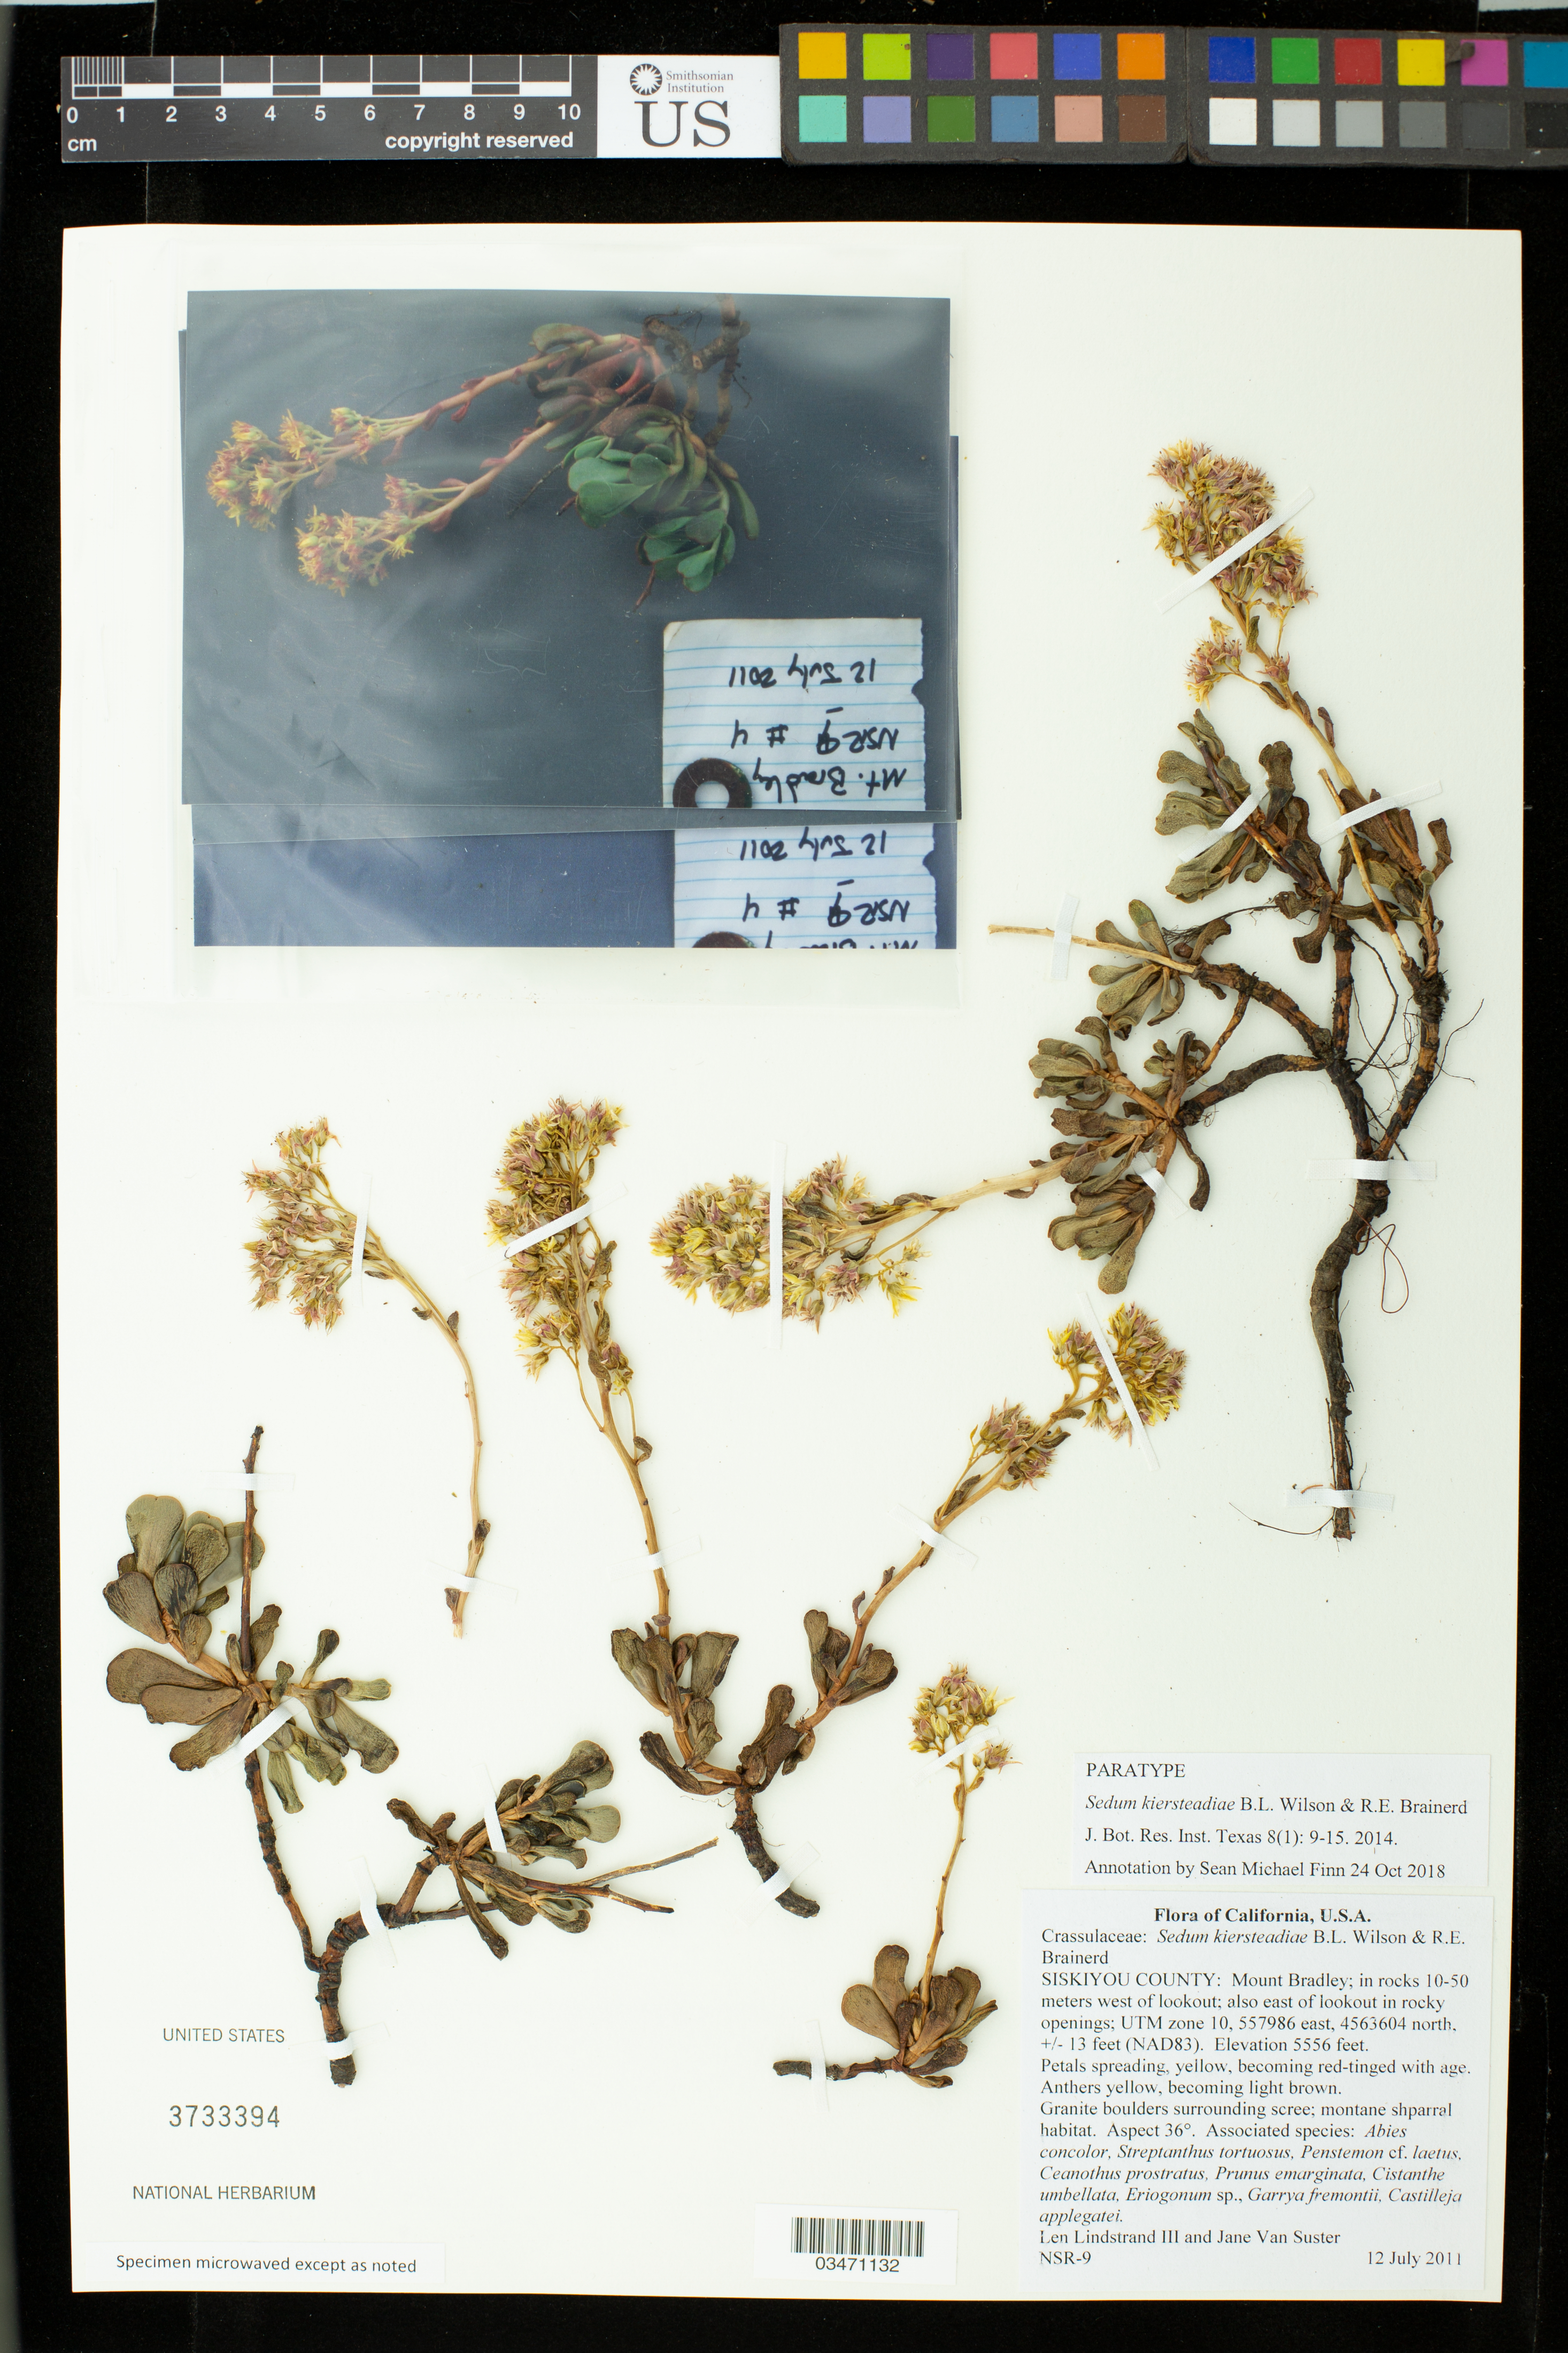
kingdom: Plantae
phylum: Tracheophyta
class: Magnoliopsida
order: Saxifragales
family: Crassulaceae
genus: Sedum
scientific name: Sedum kiersteadiae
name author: B.L. Wilson & R.E. Brainerd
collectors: L. Lindstrand & J. Van Suster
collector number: NSR-9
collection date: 2011-07-12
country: United States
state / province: California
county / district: Siskiyou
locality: Mount Bradley, 10-50 merets west of lookout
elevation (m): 1693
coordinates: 4563604 N, 557986 E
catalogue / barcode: US 3733394